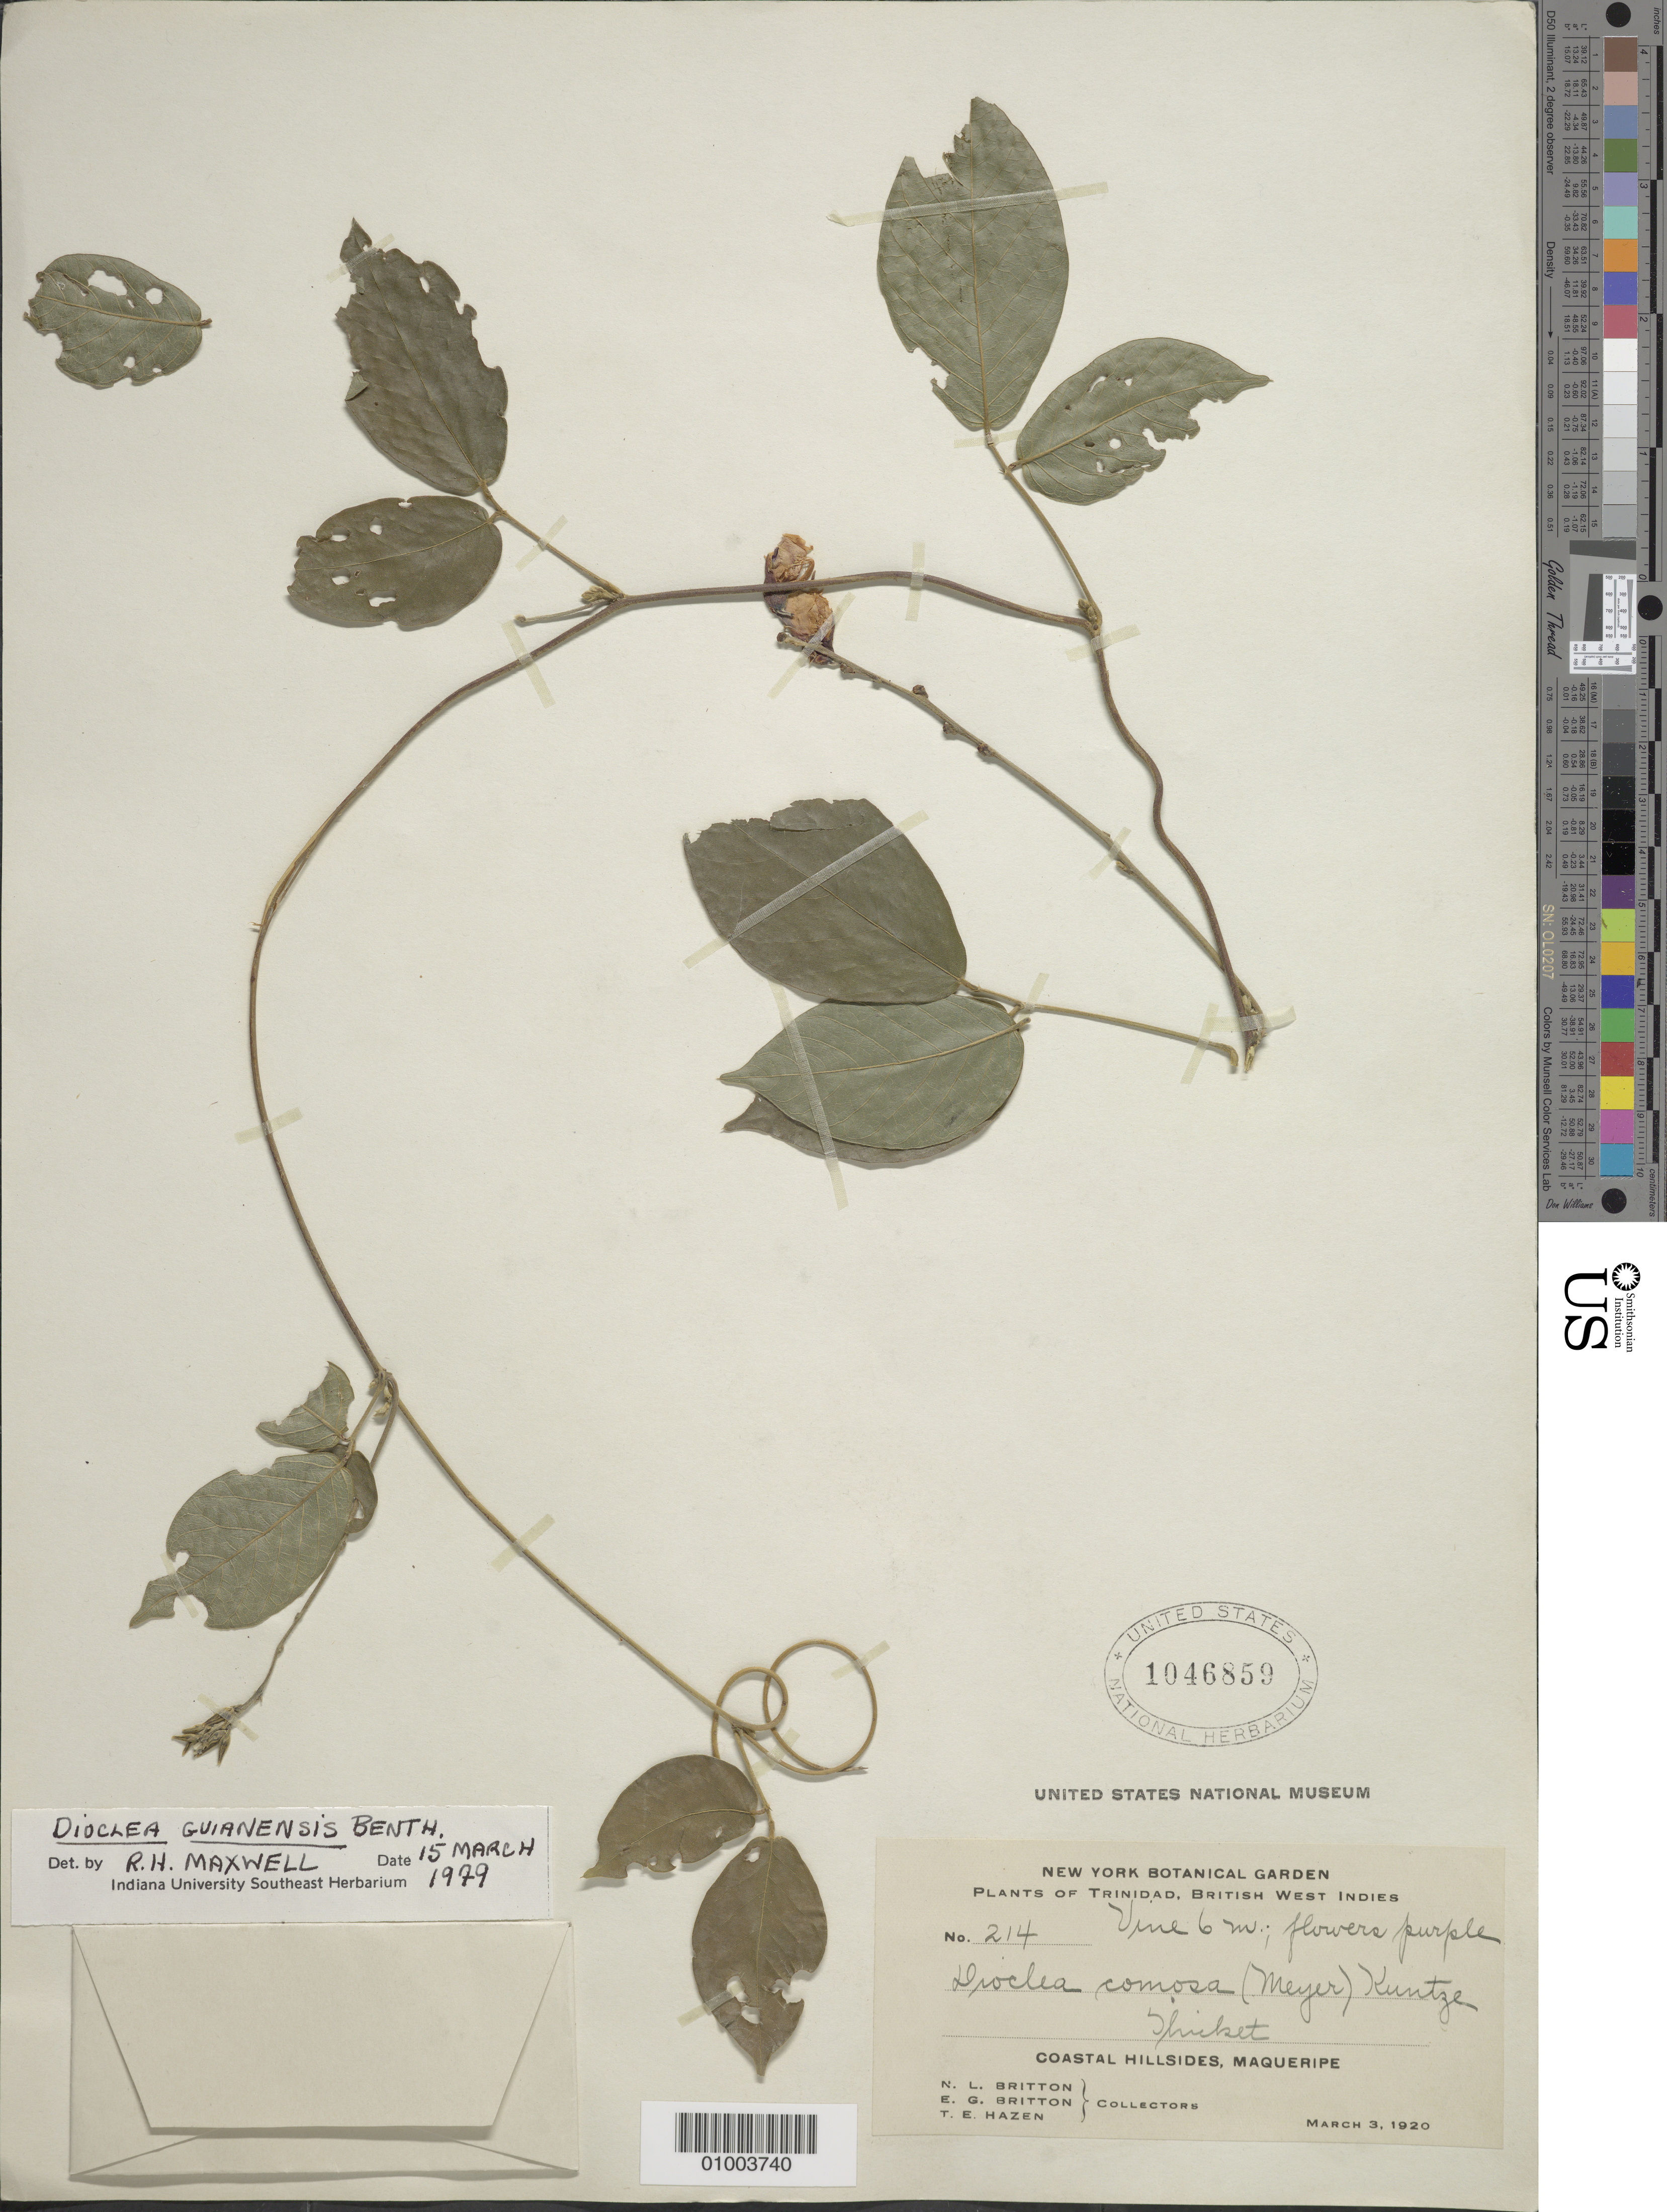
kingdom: Plantae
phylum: Tracheophyta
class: Magnoliopsida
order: Fabales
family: Fabaceae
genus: Dioclea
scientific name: Dioclea guianensis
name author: Benth.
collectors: N. Britton, E. G. Britton & T. E. Hazen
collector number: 214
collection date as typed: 03 Mar 1920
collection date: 1920-03-03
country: Trinidad and Tobago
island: Trinidad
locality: Coastal Hillsides, Maqueripe. Thicket. Vine 6m. Flowers purple.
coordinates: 0 N, 0 E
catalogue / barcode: US 1046859